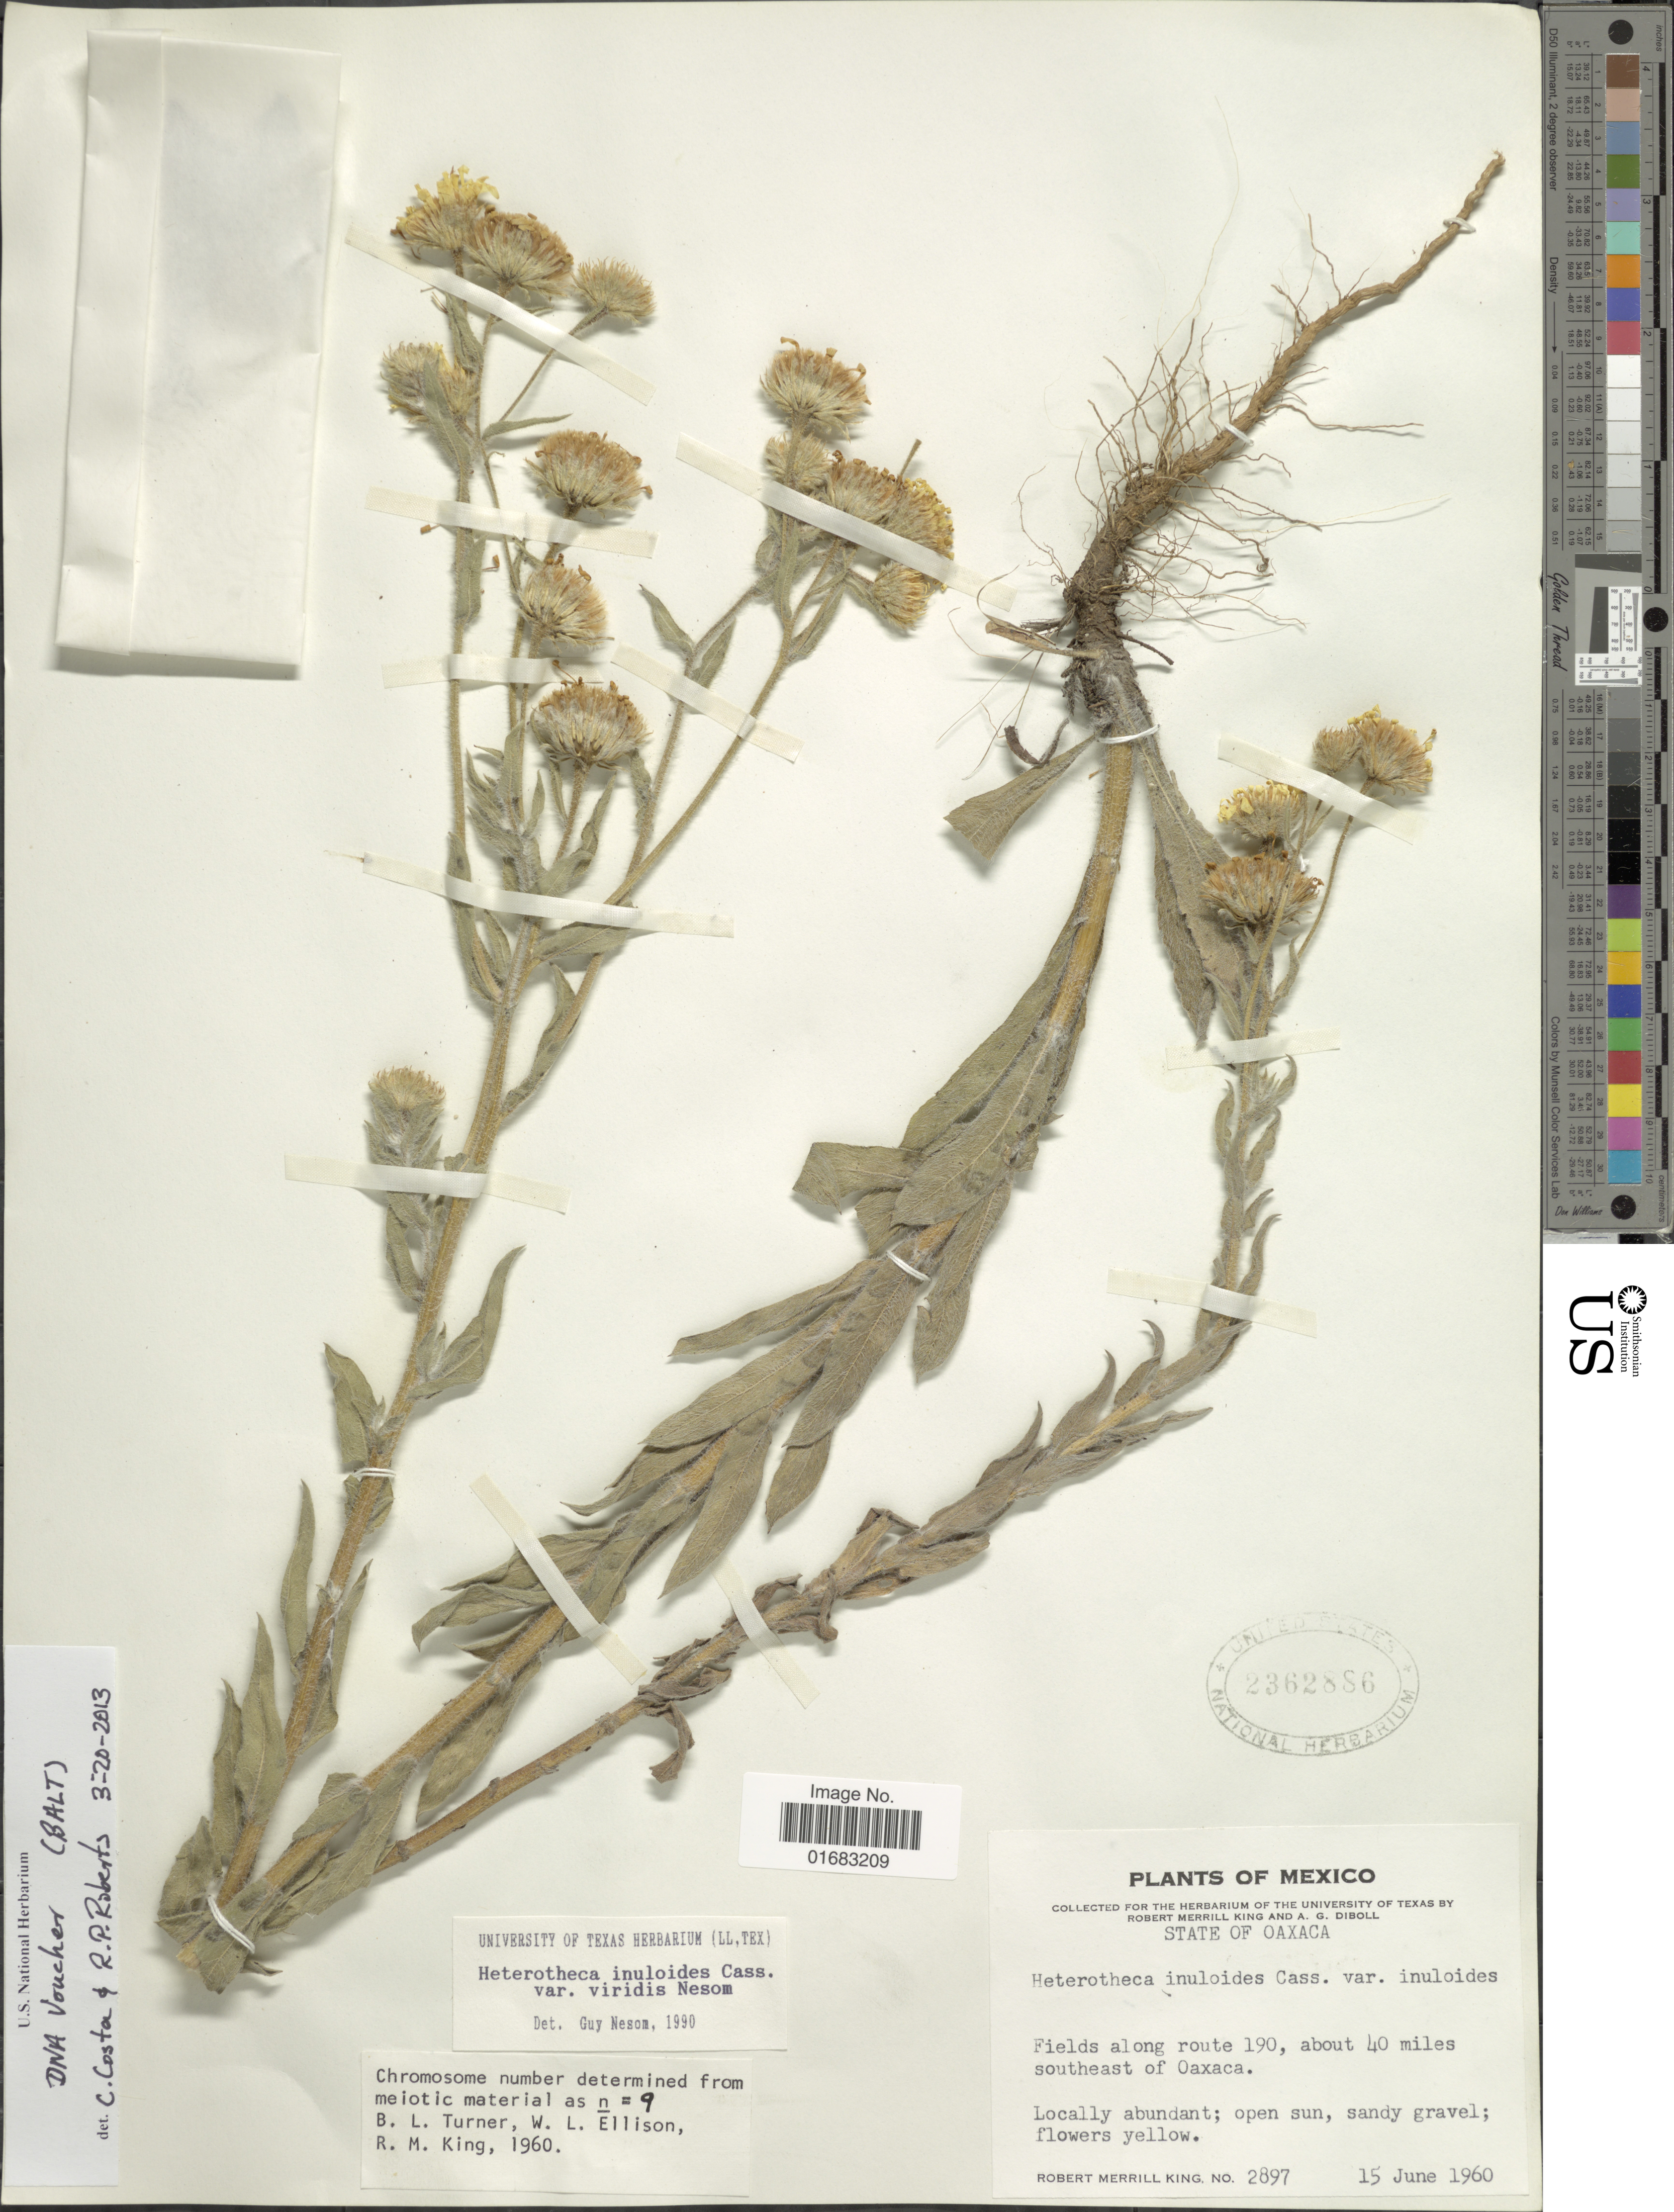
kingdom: Plantae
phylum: Tracheophyta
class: Magnoliopsida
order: Asterales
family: Asteraceae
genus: Heterotheca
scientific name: Heterotheca inuloides var. viridis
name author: G.L. Nesom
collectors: R. M. King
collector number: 2897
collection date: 1960-06-15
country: Mexico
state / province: Oaxaca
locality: State of Oaxaca. Field along route 190, about 40 miles southeast of Oaxaca.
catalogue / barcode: US 2362886